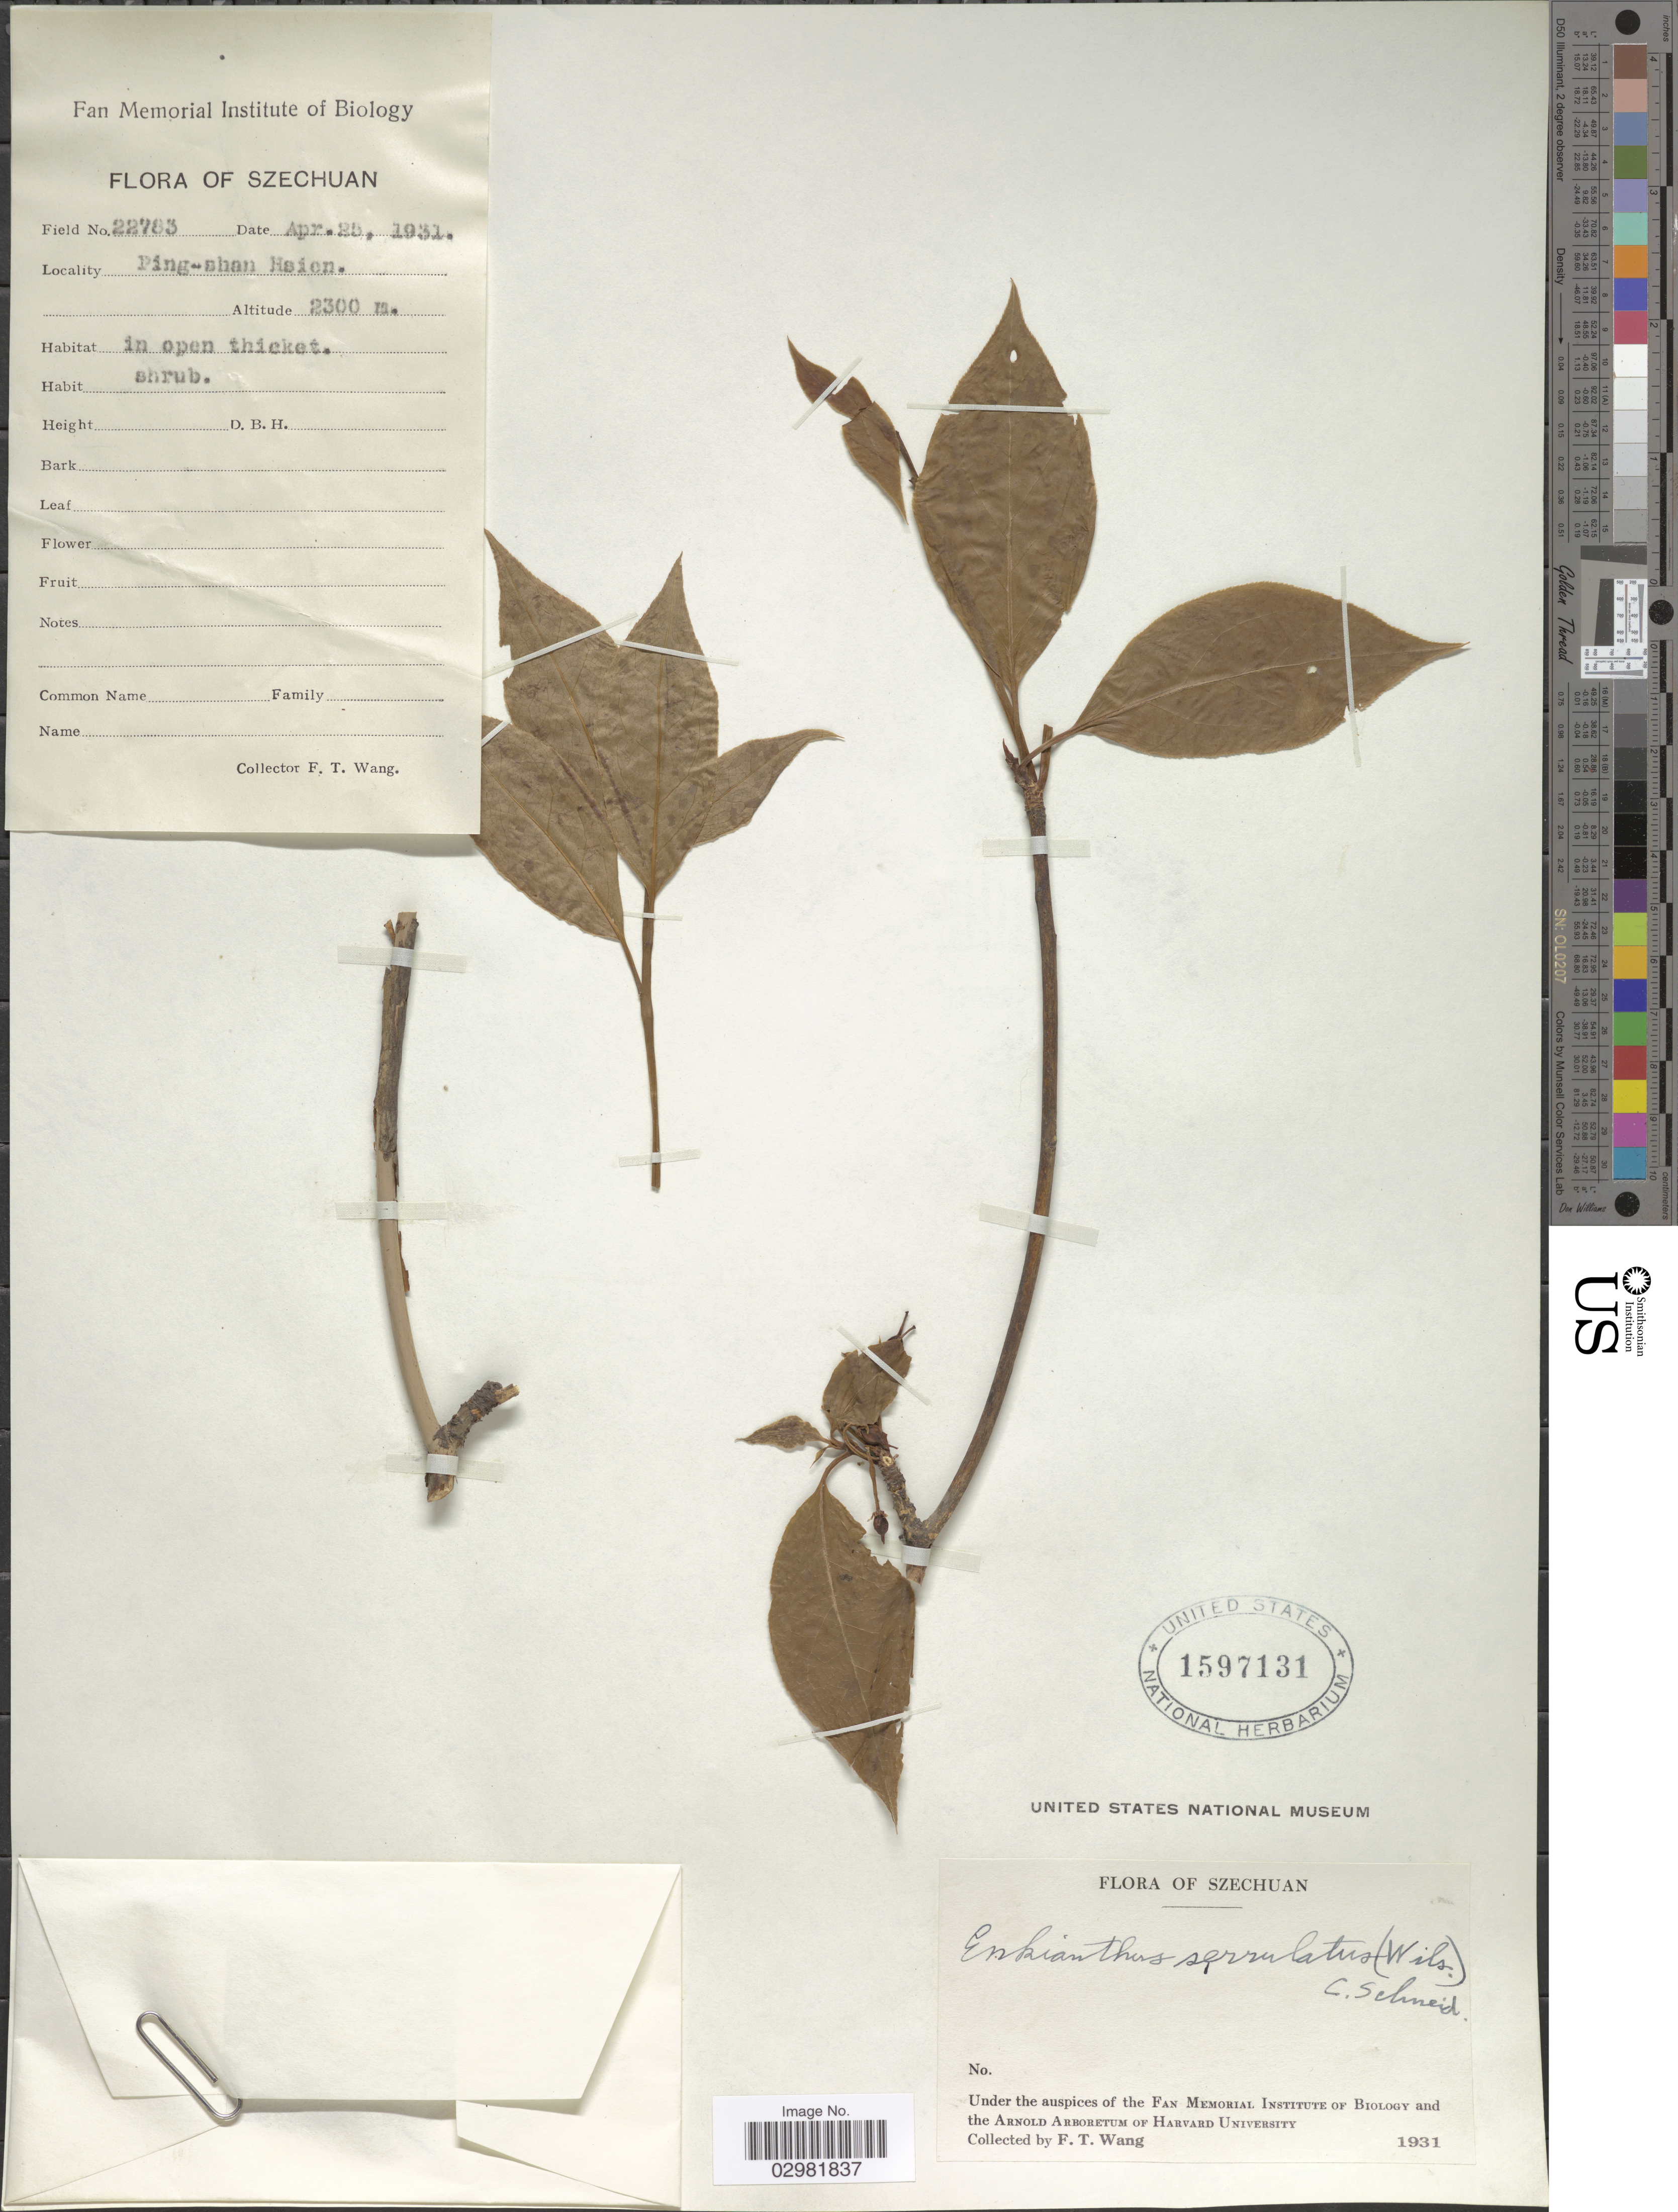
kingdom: Plantae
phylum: Tracheophyta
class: Magnoliopsida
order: Ericales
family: Ericaceae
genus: Enkianthus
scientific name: Enkianthus serrulatus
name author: (E.H. Wilson) C.K. Schneid.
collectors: F. T. Wang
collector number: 22783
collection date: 1931-04-25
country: China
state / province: Sichuan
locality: Ping-shan Hsien.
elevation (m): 2300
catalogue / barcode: US 1597131